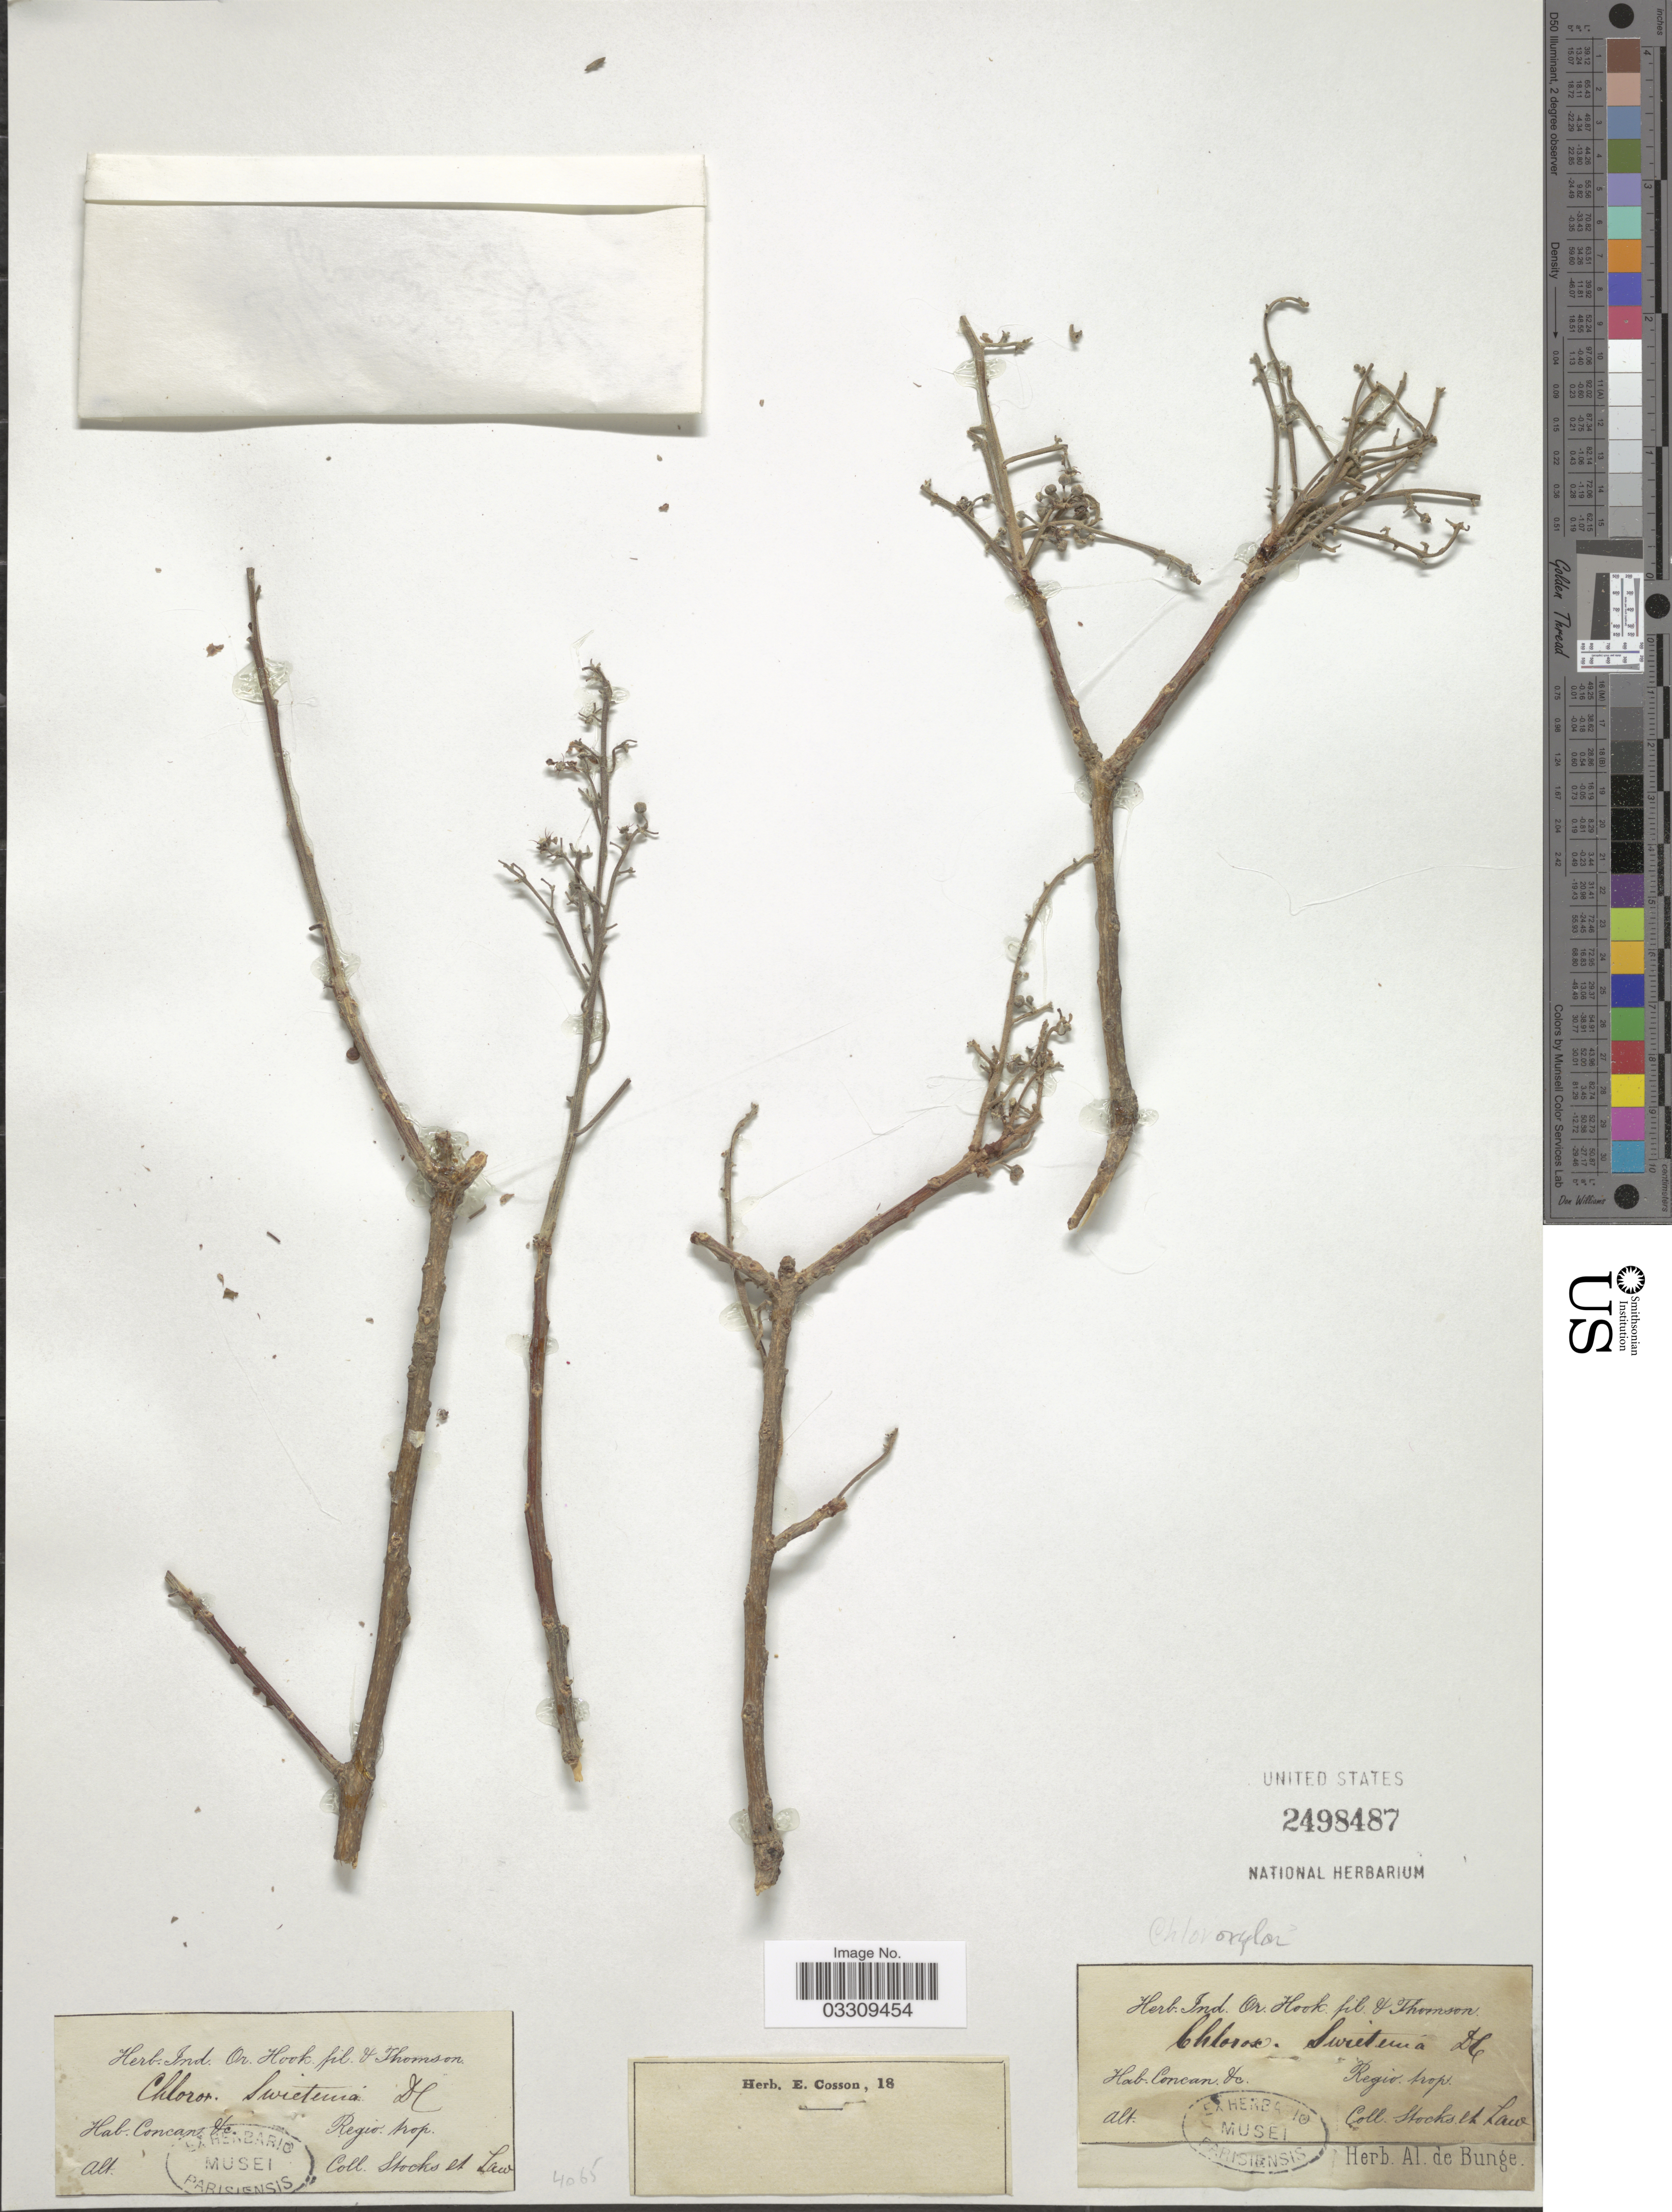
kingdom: Plantae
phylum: Tracheophyta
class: Magnoliopsida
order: Sapindales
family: Rutaceae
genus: Chloroxylon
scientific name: Chloroxylon swietenia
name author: DC.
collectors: Stocks, -- & -. Law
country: India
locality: Concan. Regio. trop.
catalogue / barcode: US 2498487